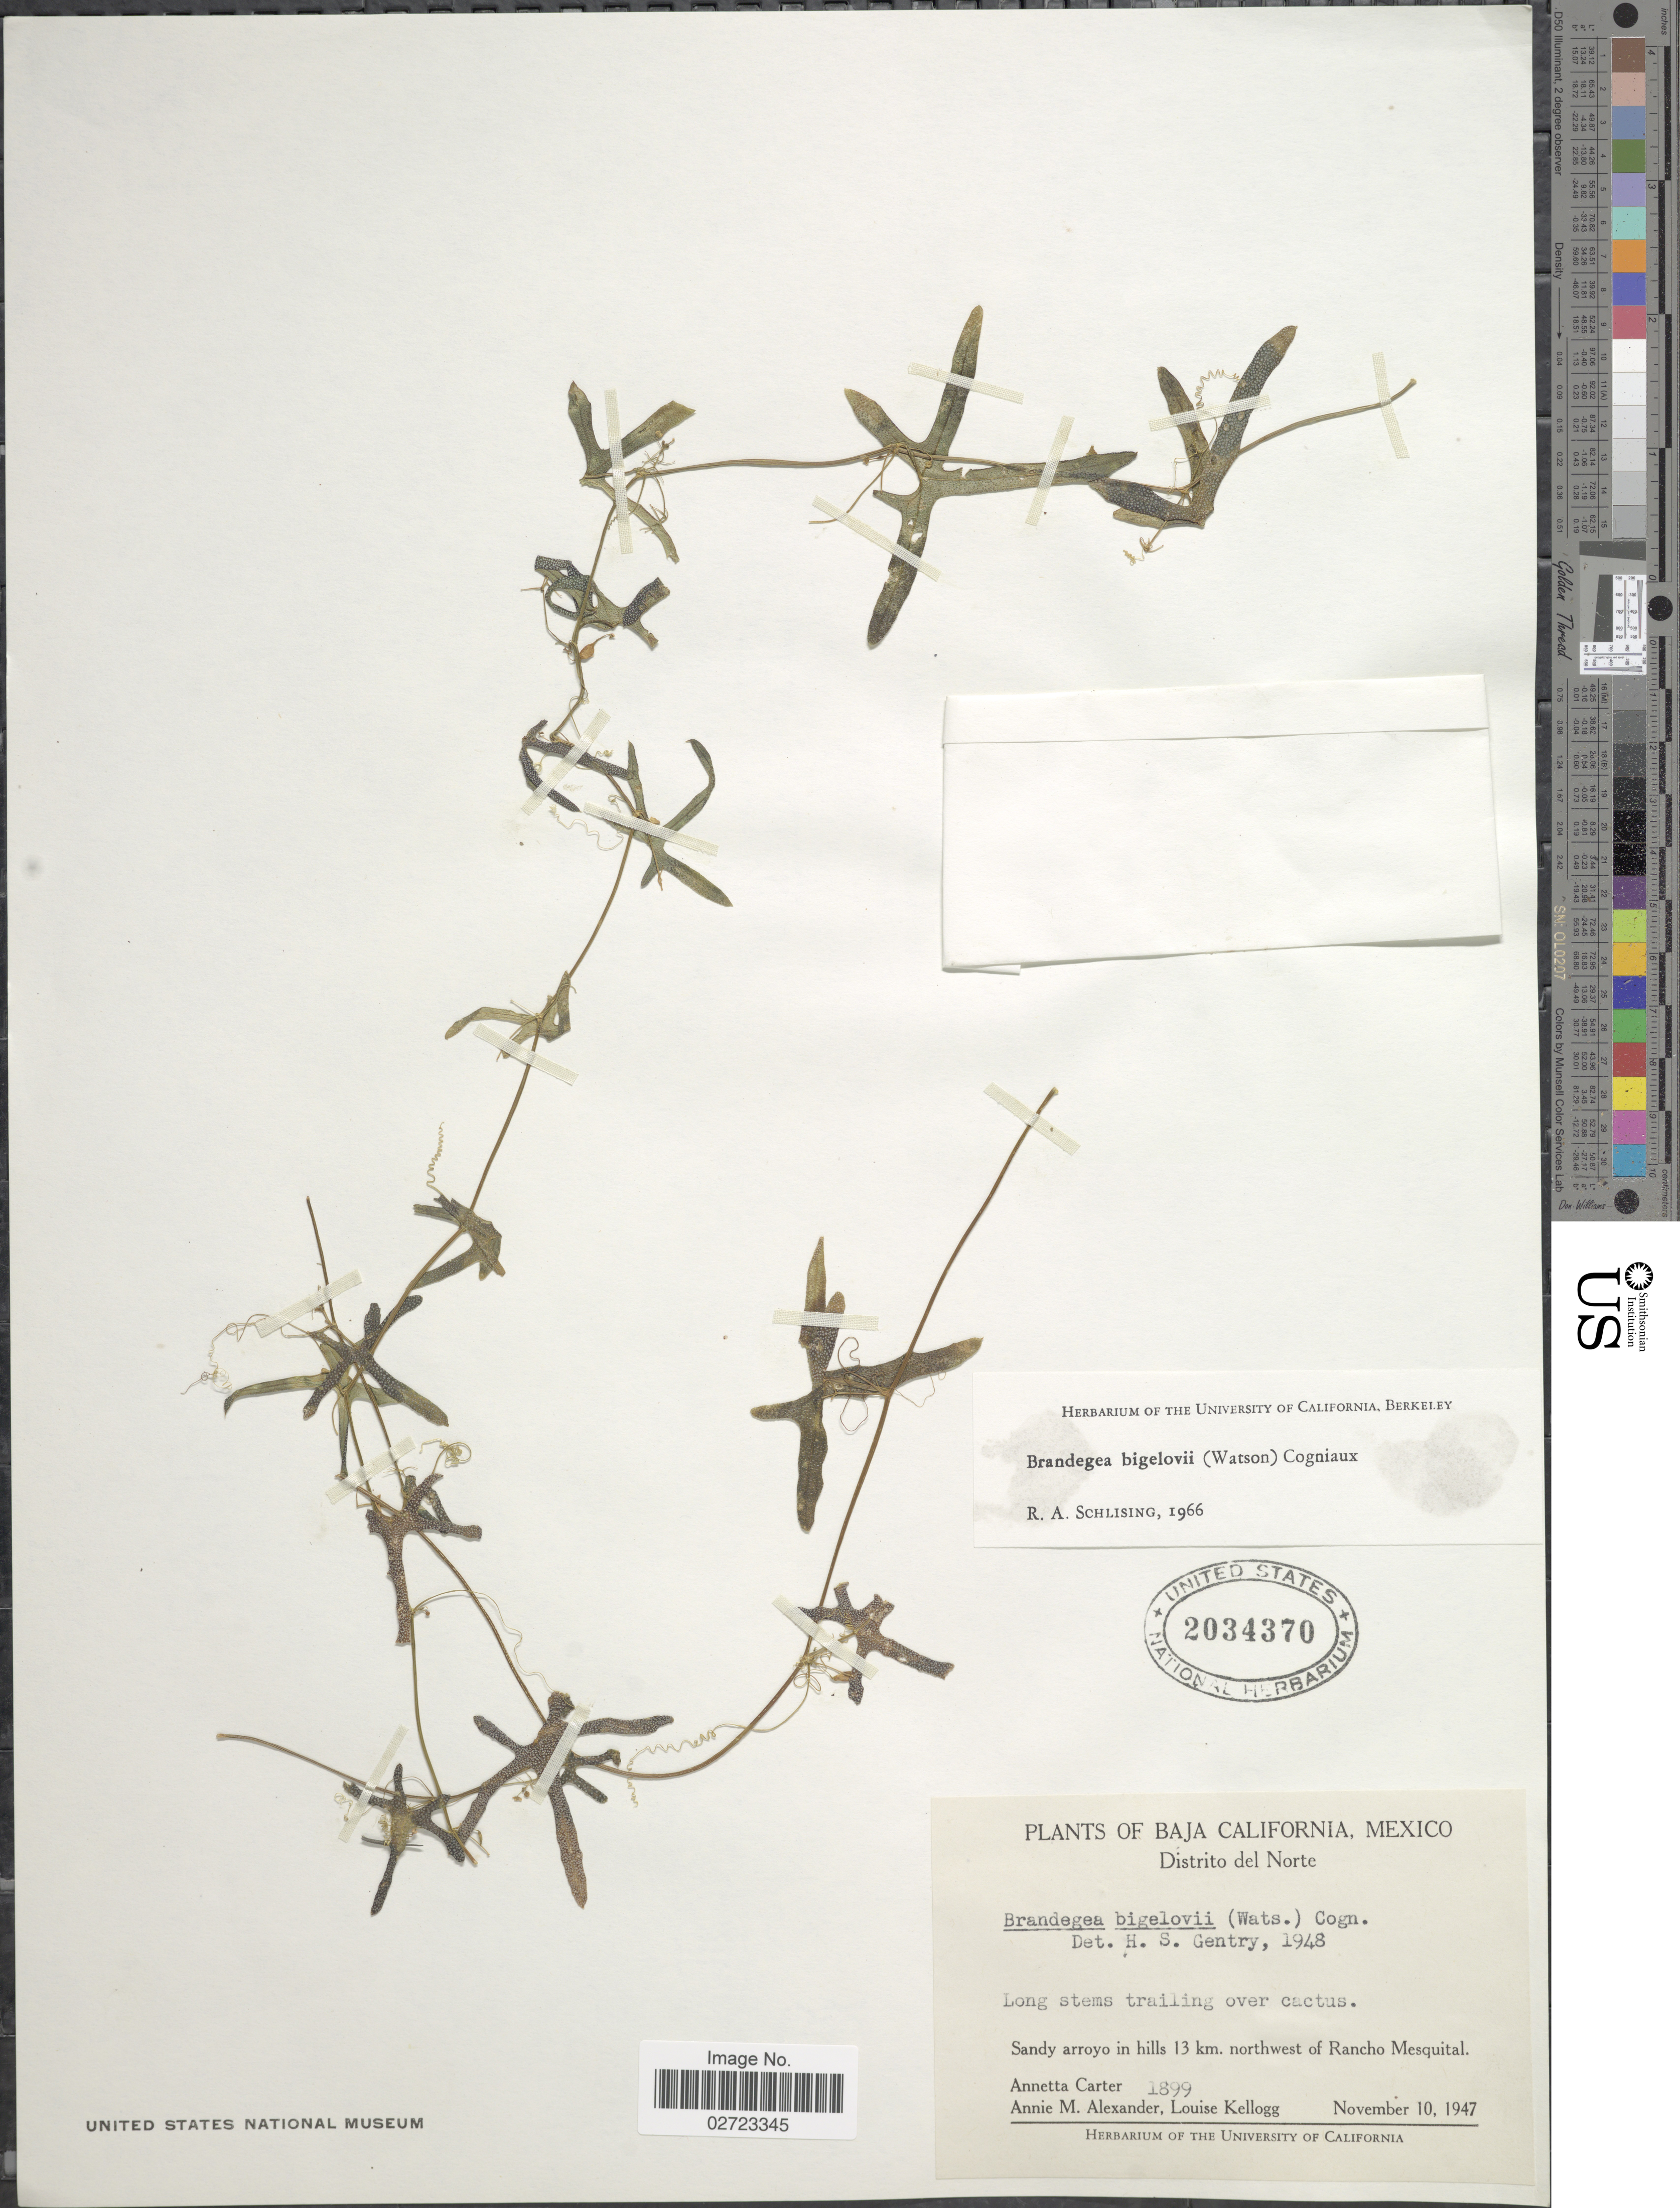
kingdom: Plantae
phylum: Tracheophyta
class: Magnoliopsida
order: Cucurbitales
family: Cucurbitaceae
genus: Brandegea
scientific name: Brandegea bigelovii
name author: (Watson) Cogn.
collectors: A. Carter, A. M. Alexander & L. Kellogg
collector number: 1899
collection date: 1947-11-10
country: Mexico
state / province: Baja California Norte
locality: Distrito del Norte, sandy arroyo in hills 13 km. northwest of Rancho Mesquital.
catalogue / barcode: US 2034370